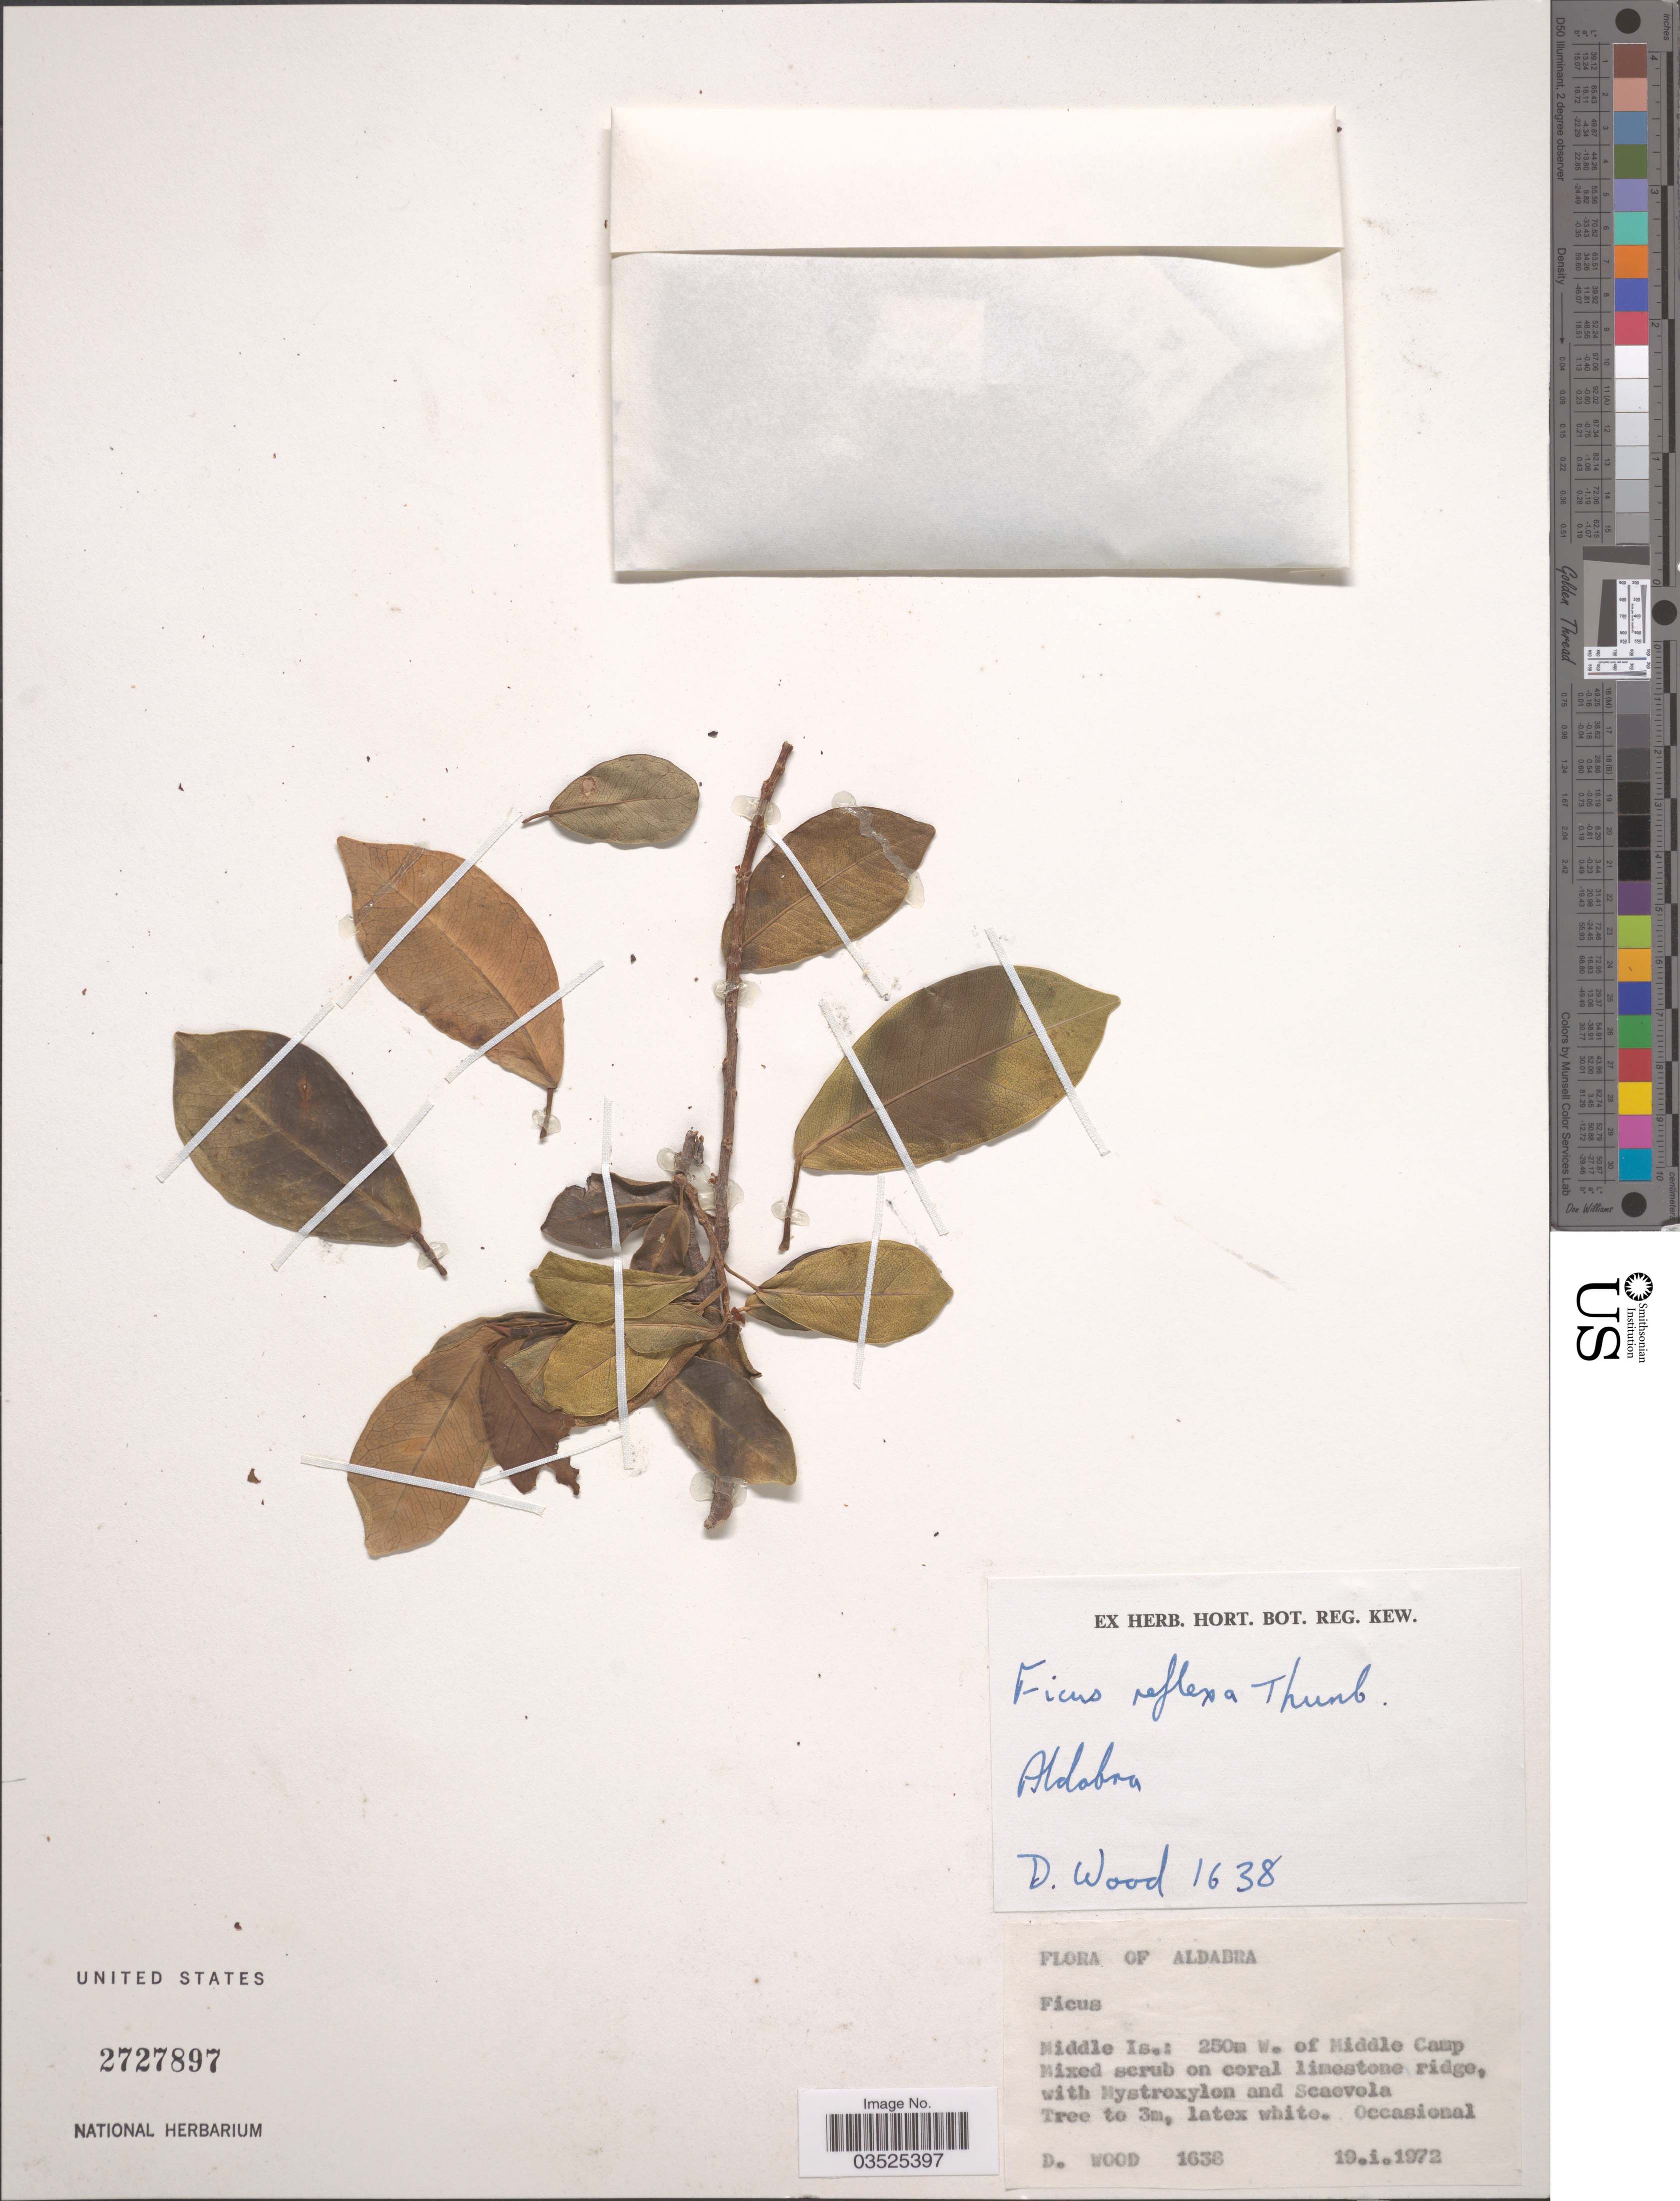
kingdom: Plantae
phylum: Tracheophyta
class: Magnoliopsida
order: Rosales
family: Moraceae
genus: Ficus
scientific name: Ficus reflexa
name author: Thunb.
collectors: D. Wood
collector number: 1638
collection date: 1972-01-19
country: Seychelles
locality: Aldabra. Middle Is.: 250m W. of Middle Camp.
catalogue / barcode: US 2727897